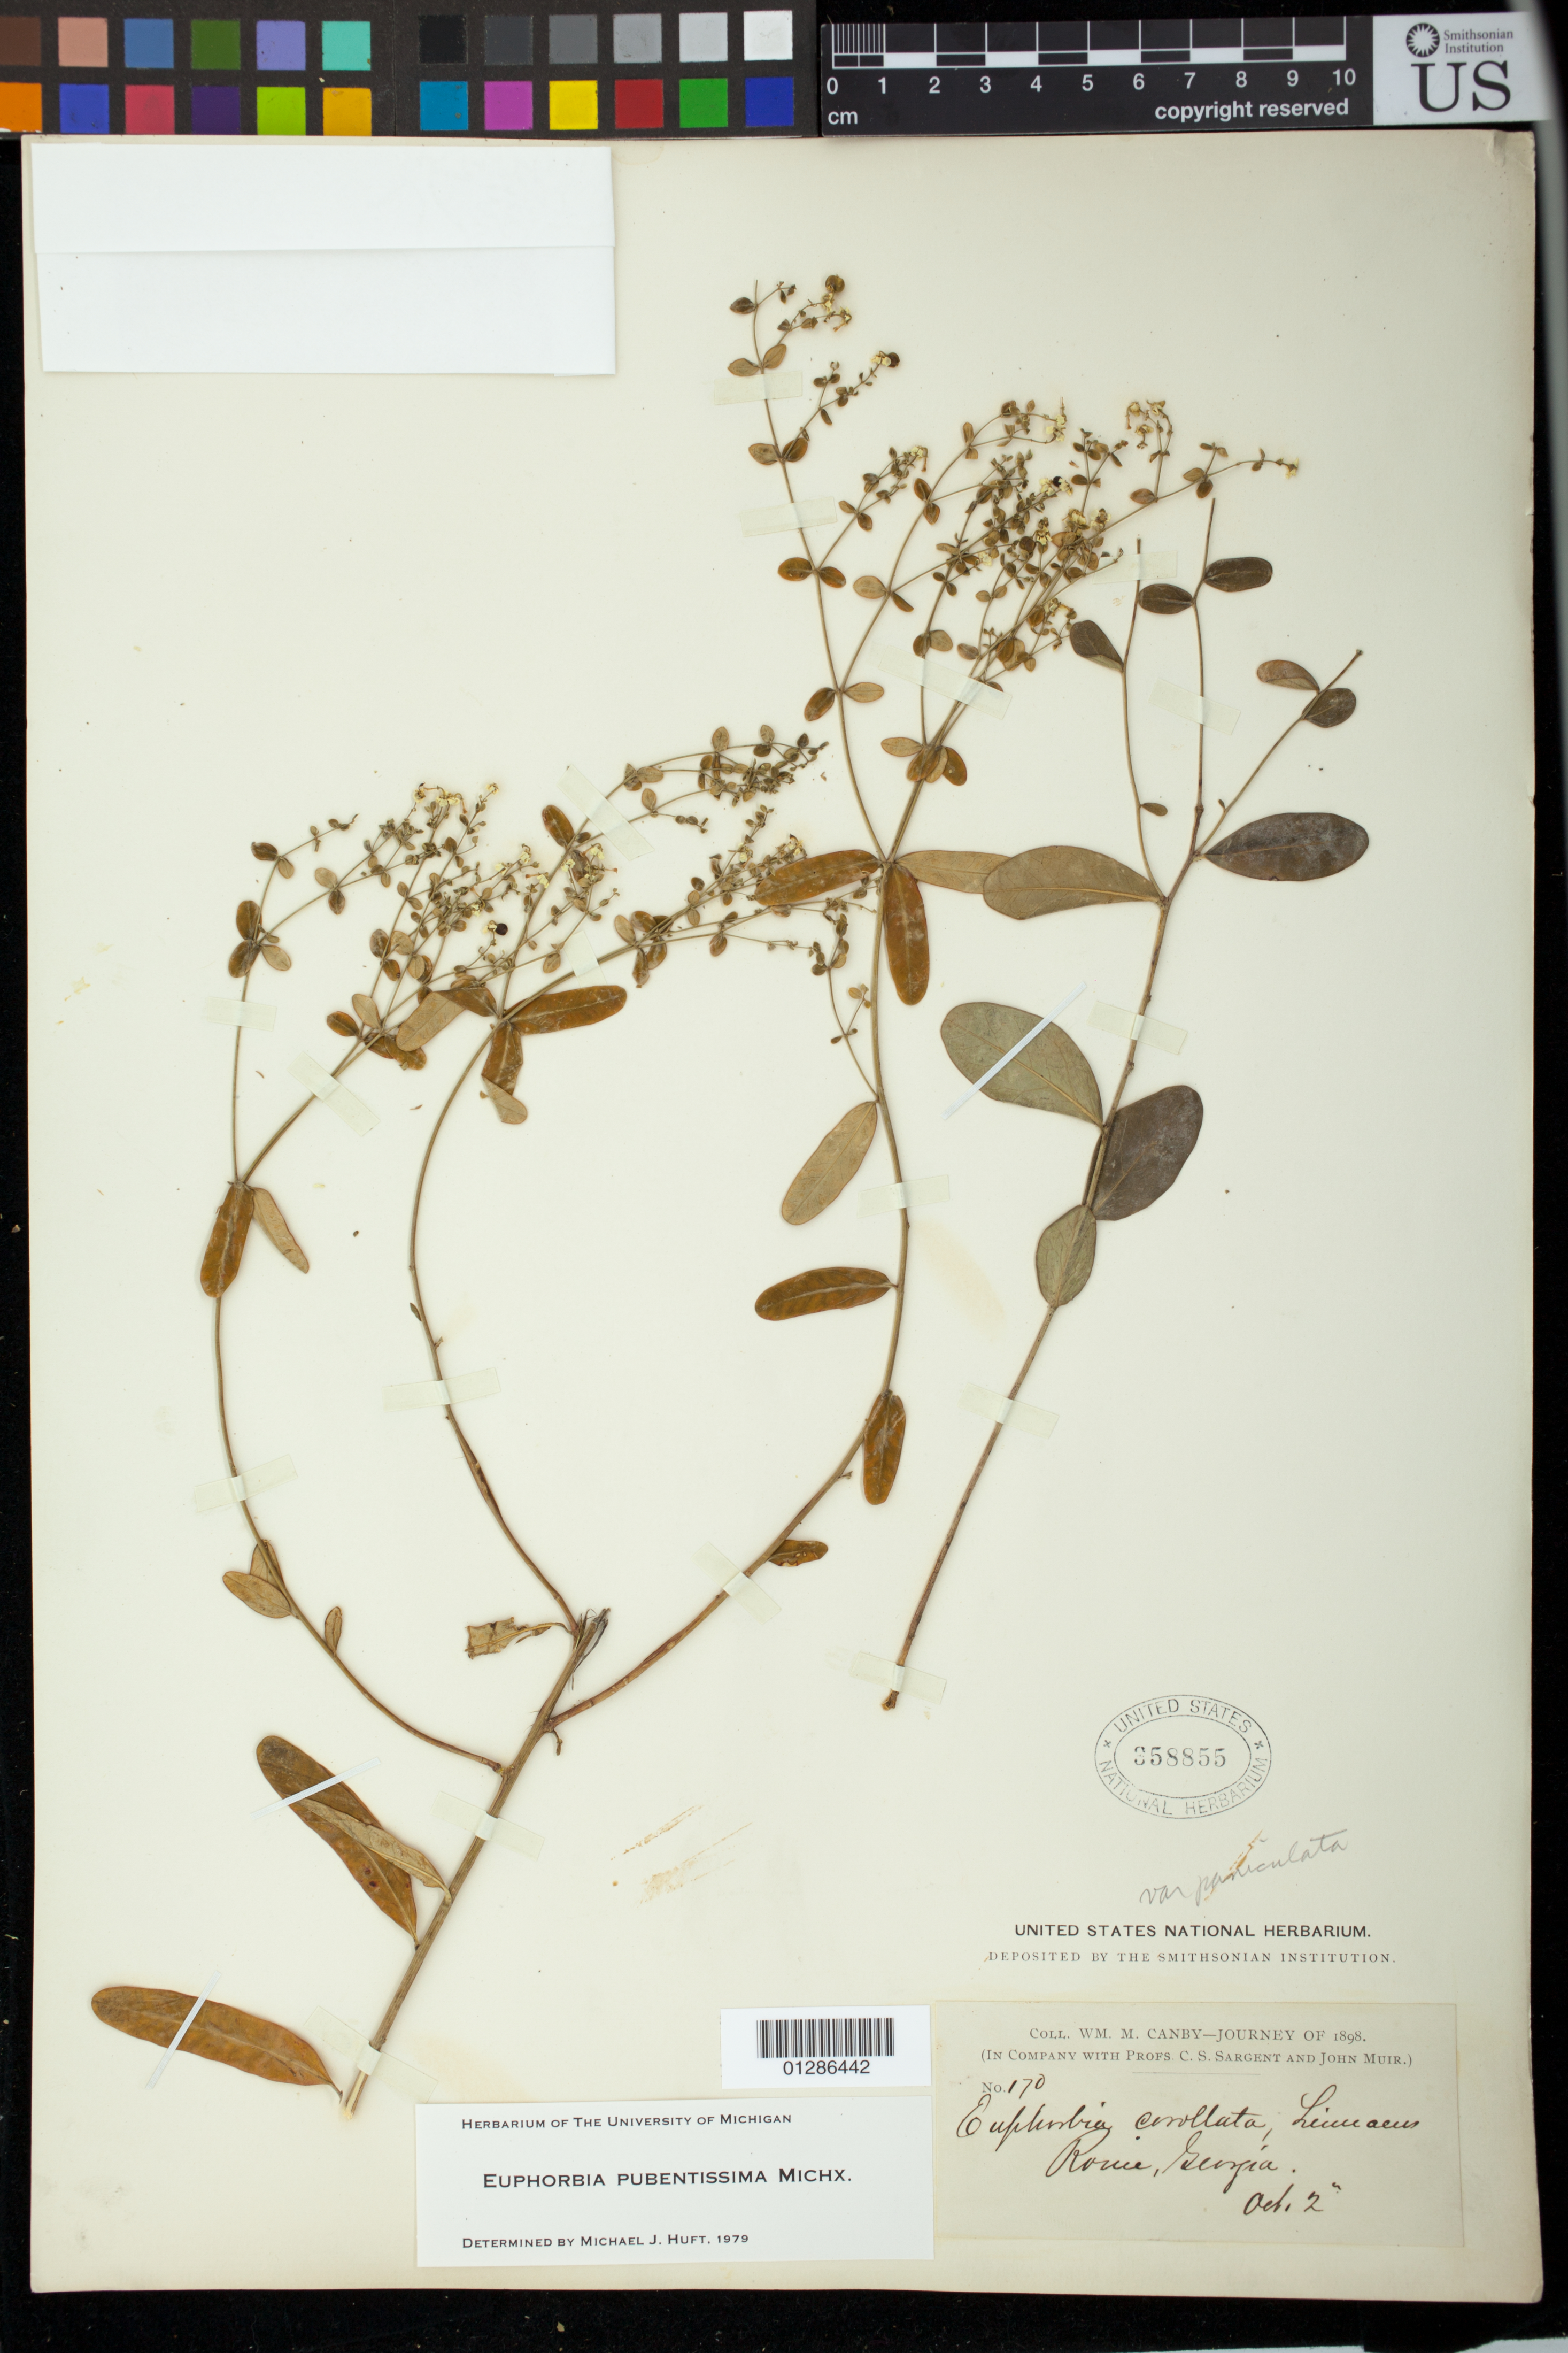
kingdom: Plantae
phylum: Tracheophyta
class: Magnoliopsida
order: Malpighiales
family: Euphorbiaceae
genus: Euphorbia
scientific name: Euphorbia pubentissima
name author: Michx.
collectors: W. M. Canby, C. S. Sargent & J. Muir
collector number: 170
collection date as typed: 02 Oct 1898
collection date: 1898-10-02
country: United States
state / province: Georgia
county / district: Floyd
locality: Rome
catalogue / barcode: US 358855